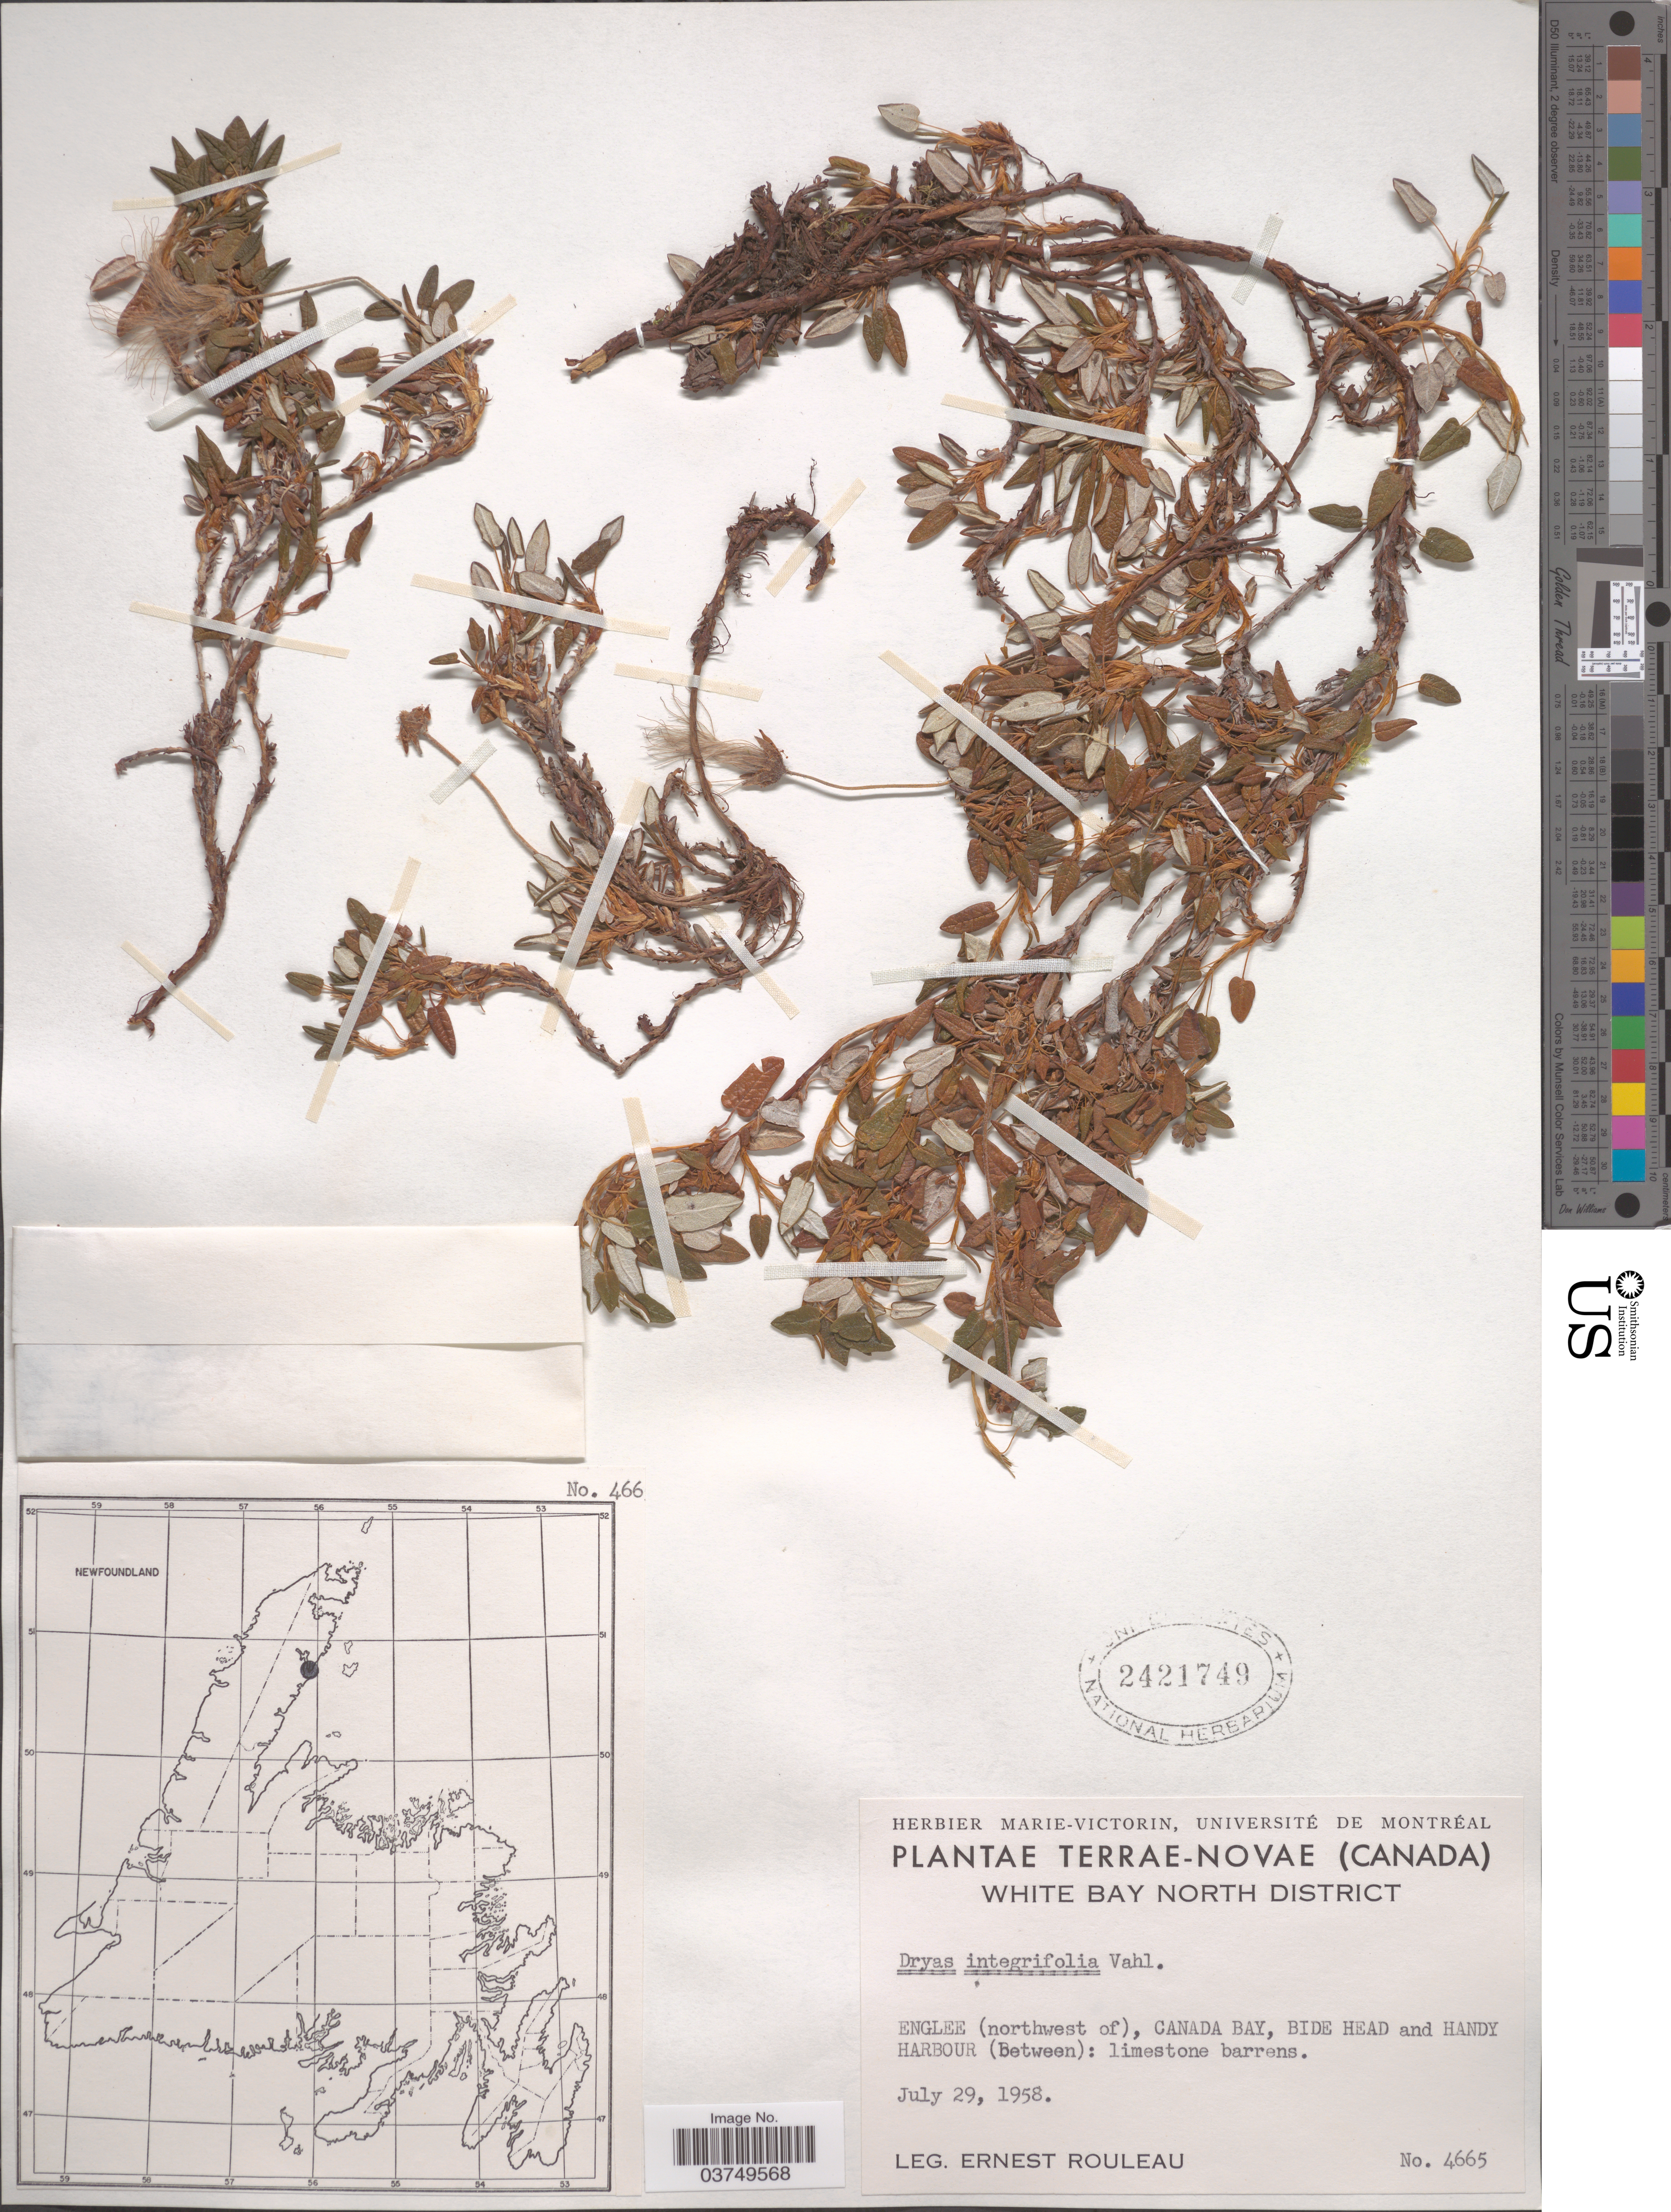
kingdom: Plantae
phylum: Tracheophyta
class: Magnoliopsida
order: Rosales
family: Rosaceae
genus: Dryas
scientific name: Dryas integrifolia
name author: Vahl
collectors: J. Rouleau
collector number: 4665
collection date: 1958-07-29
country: Canada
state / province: Newfoundland and Labrador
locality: Terrae-Novae. White Bay North District. Englee (northwest of ), Canada Bay, Bide Head and Handy Harbour (between): limestone barrens.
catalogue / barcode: US 2421749